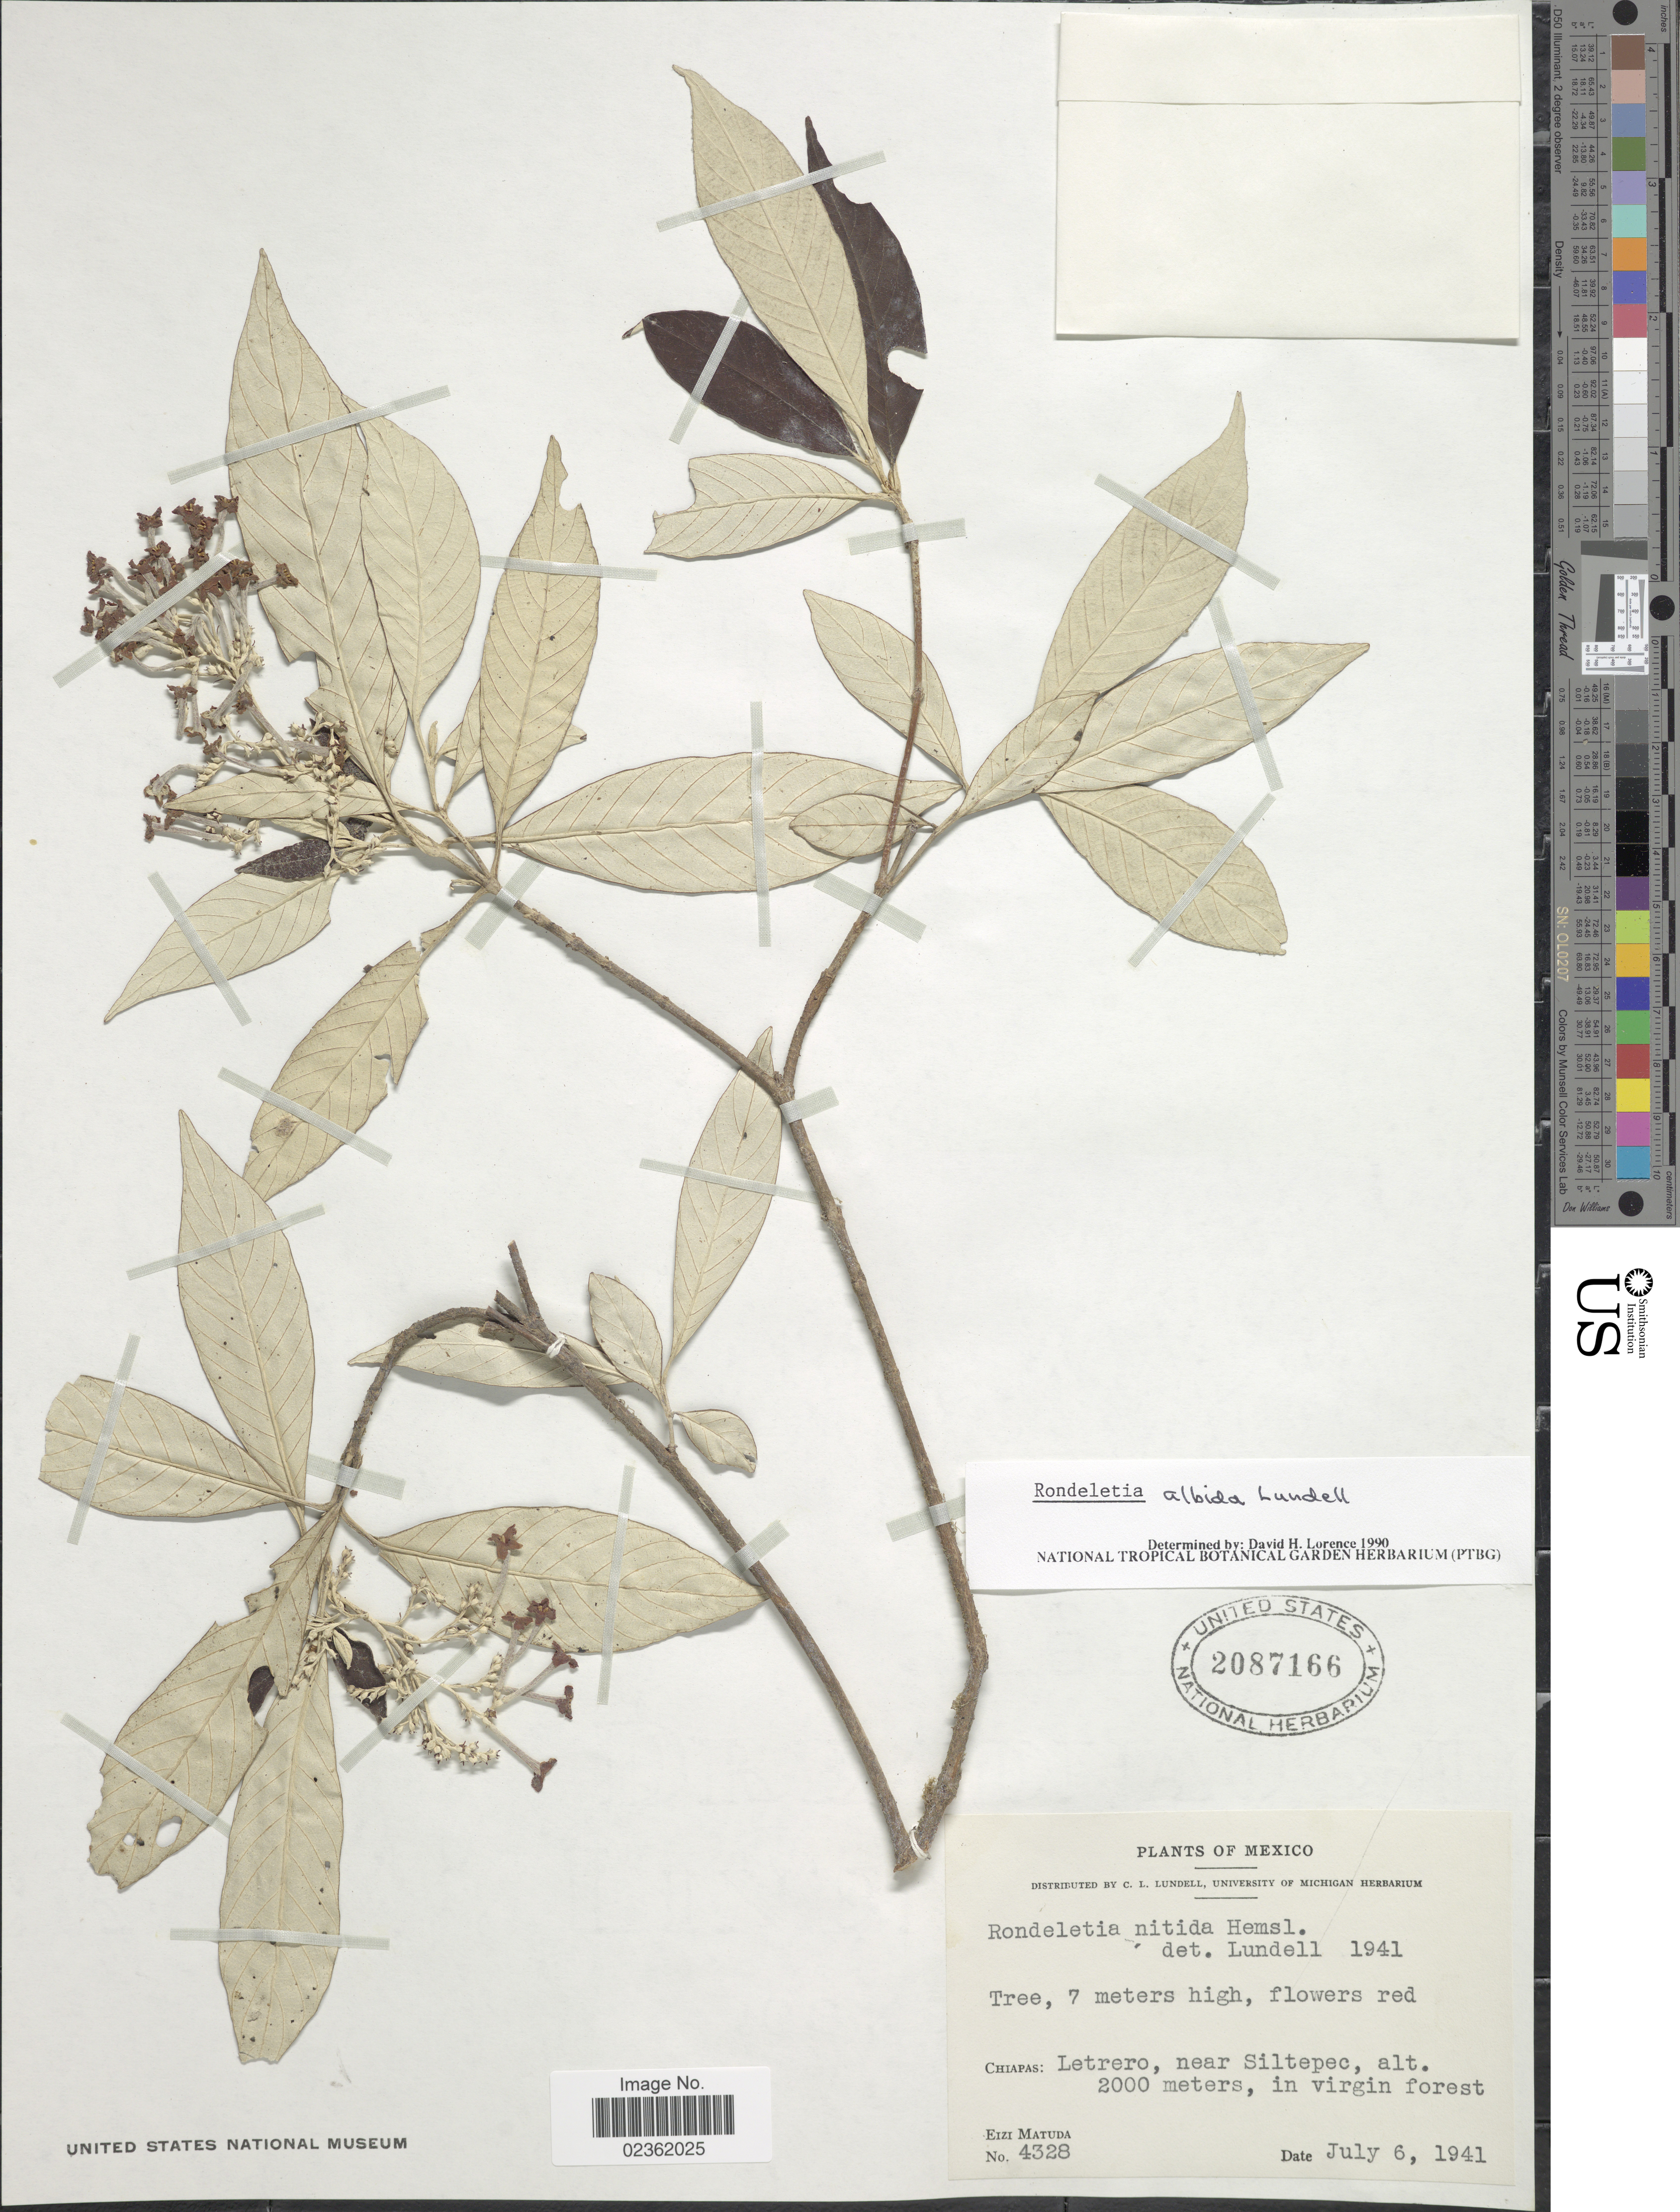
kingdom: Plantae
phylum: Tracheophyta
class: Magnoliopsida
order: Gentianales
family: Rubiaceae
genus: Rondeletia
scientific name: Rondeletia albida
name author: Lundell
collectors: E. Matuda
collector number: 4328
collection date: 1941-07-06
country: Mexico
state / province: Chiapas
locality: Letrero, near Siltepec.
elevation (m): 20000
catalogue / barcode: US 2087166